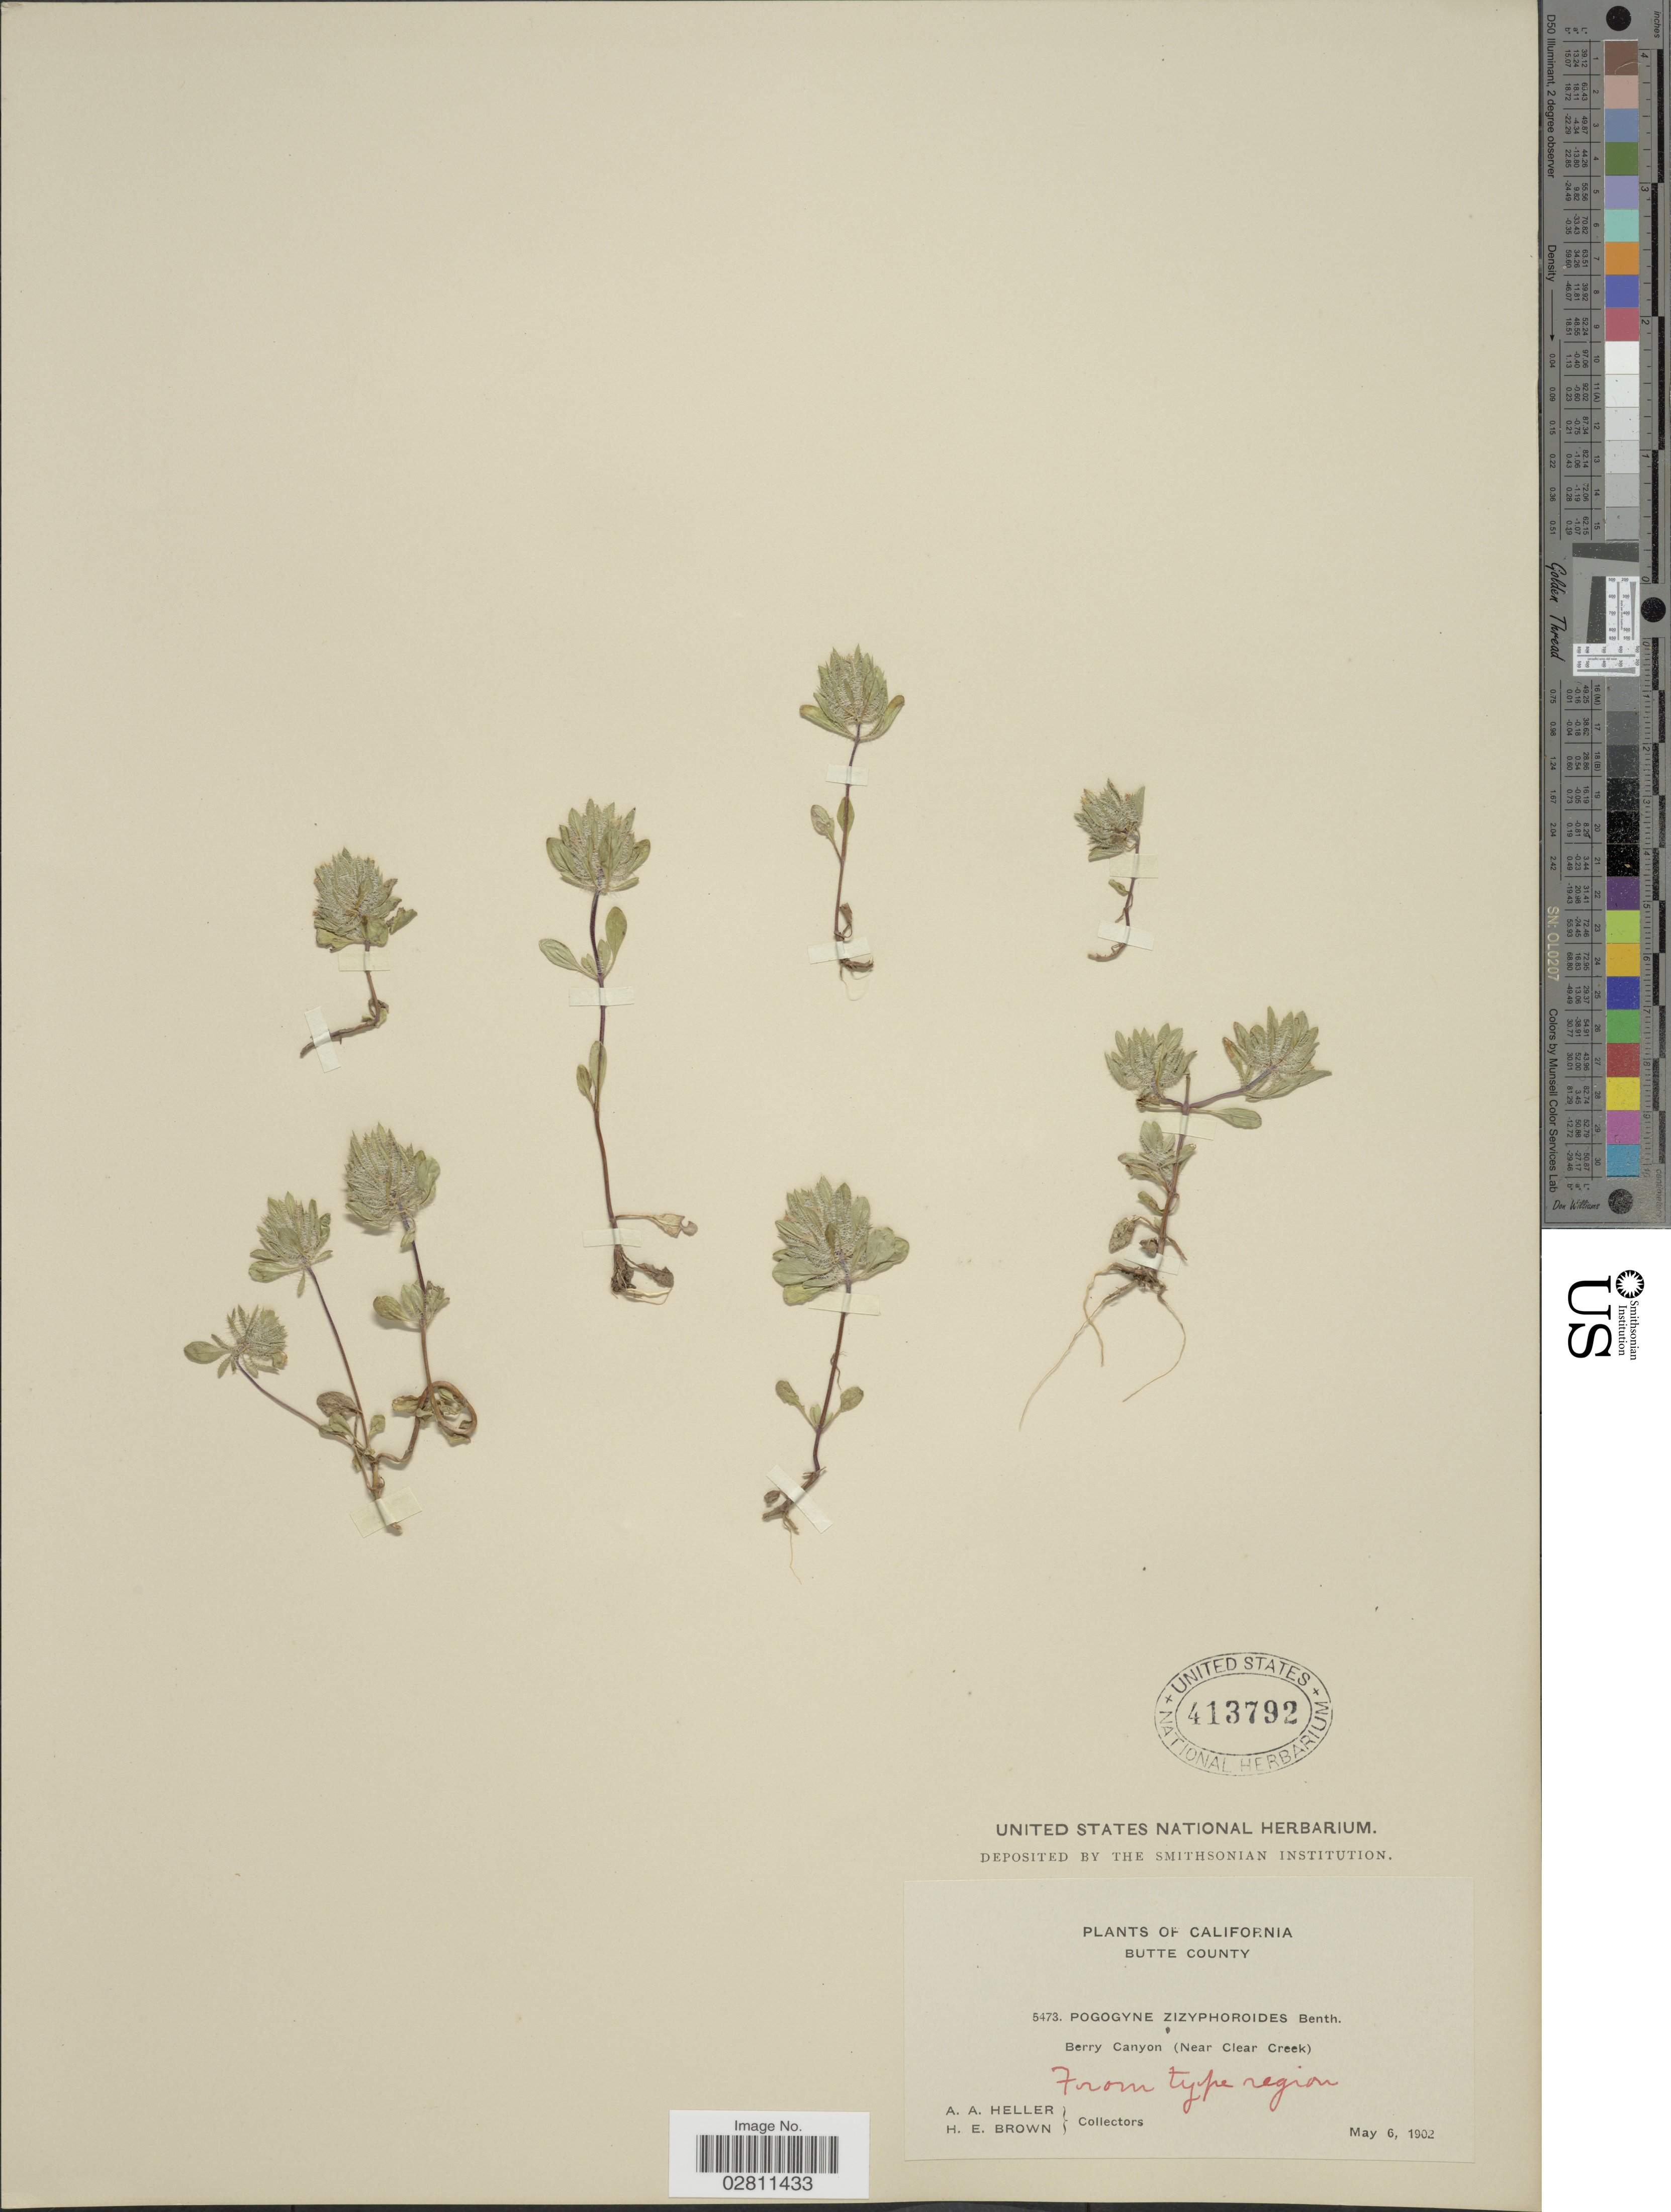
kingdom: Plantae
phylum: Tracheophyta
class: Magnoliopsida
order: Lamiales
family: Lamiaceae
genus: Pogogyne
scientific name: Pogogyne ziziphoroides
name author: Benth.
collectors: A. A. Heller & H. E. Brown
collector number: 5473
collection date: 1902-05-06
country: United States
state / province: California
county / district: Butte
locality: Butte County. Berry Canyon (Near Clear Creek).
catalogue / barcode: US 413792